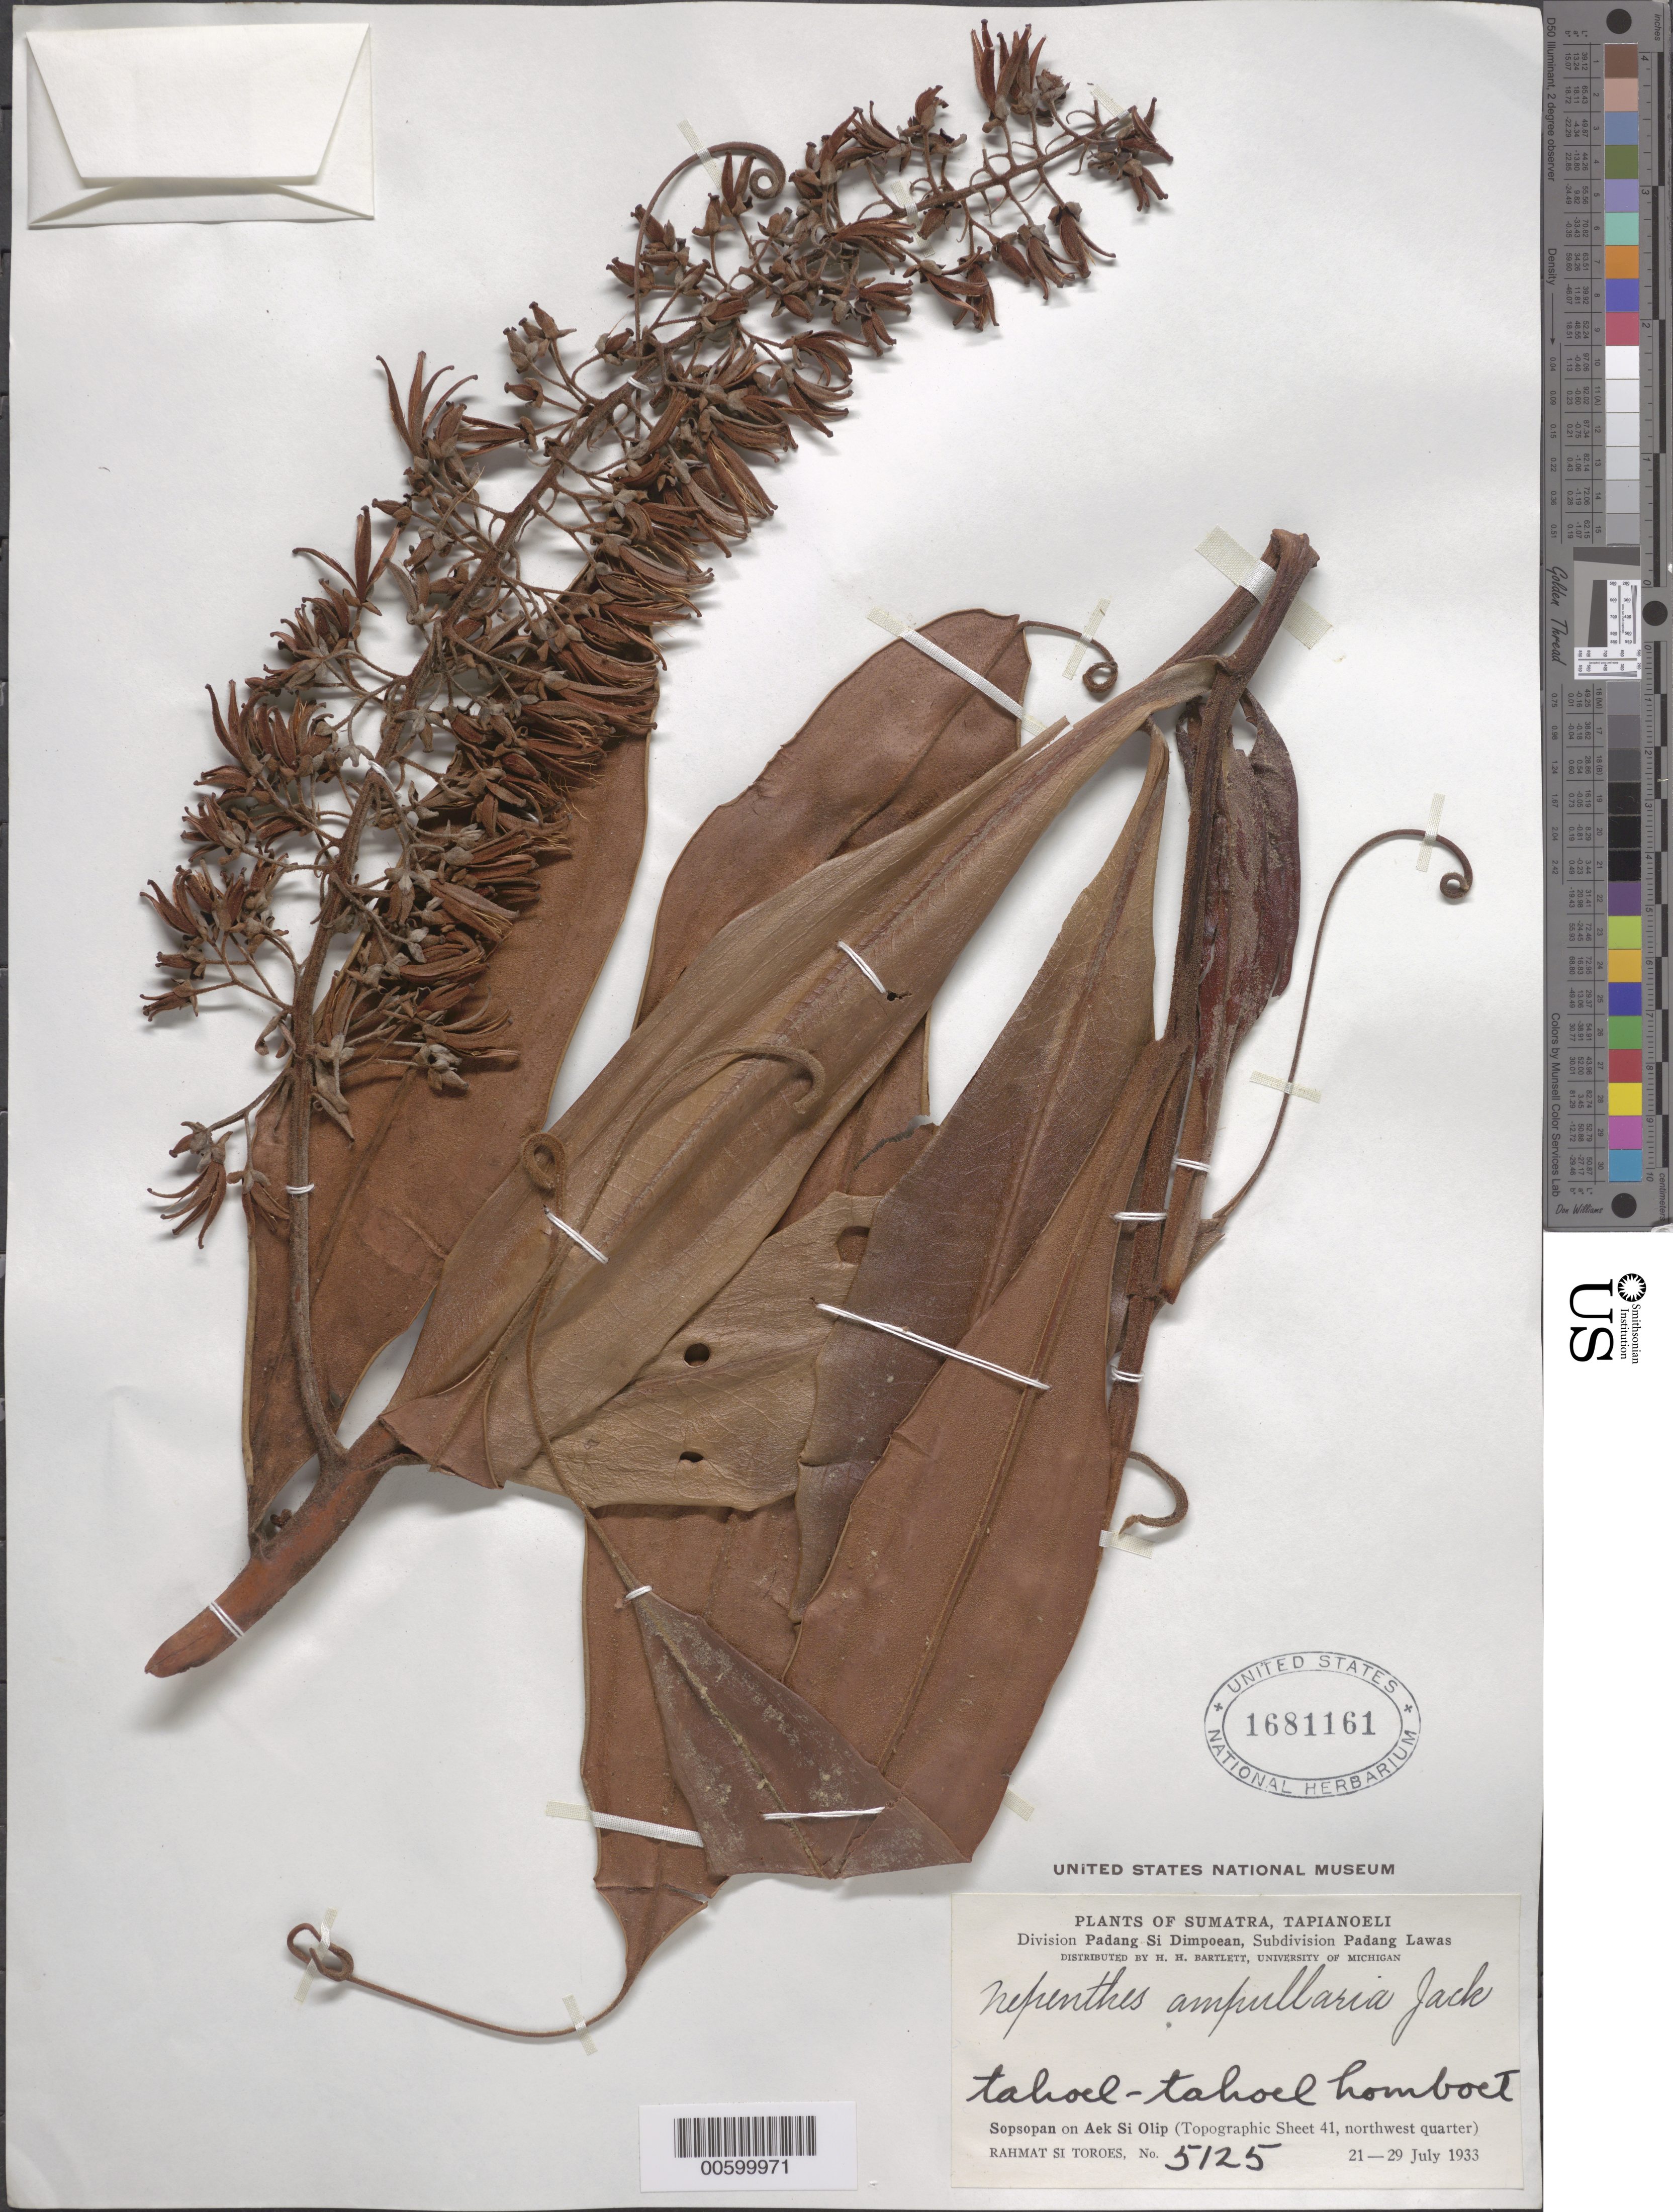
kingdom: Plantae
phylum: Tracheophyta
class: Magnoliopsida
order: Caryophyllales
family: Nepenthaceae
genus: Nepenthes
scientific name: Nepenthes ampullaria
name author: Jack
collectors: Rahmat Si Boeea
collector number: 5125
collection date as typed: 21 Jul 1933 to 29 Jul 1933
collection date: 1933-07-21/1933-07-29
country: Indonesia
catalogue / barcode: US 1681161